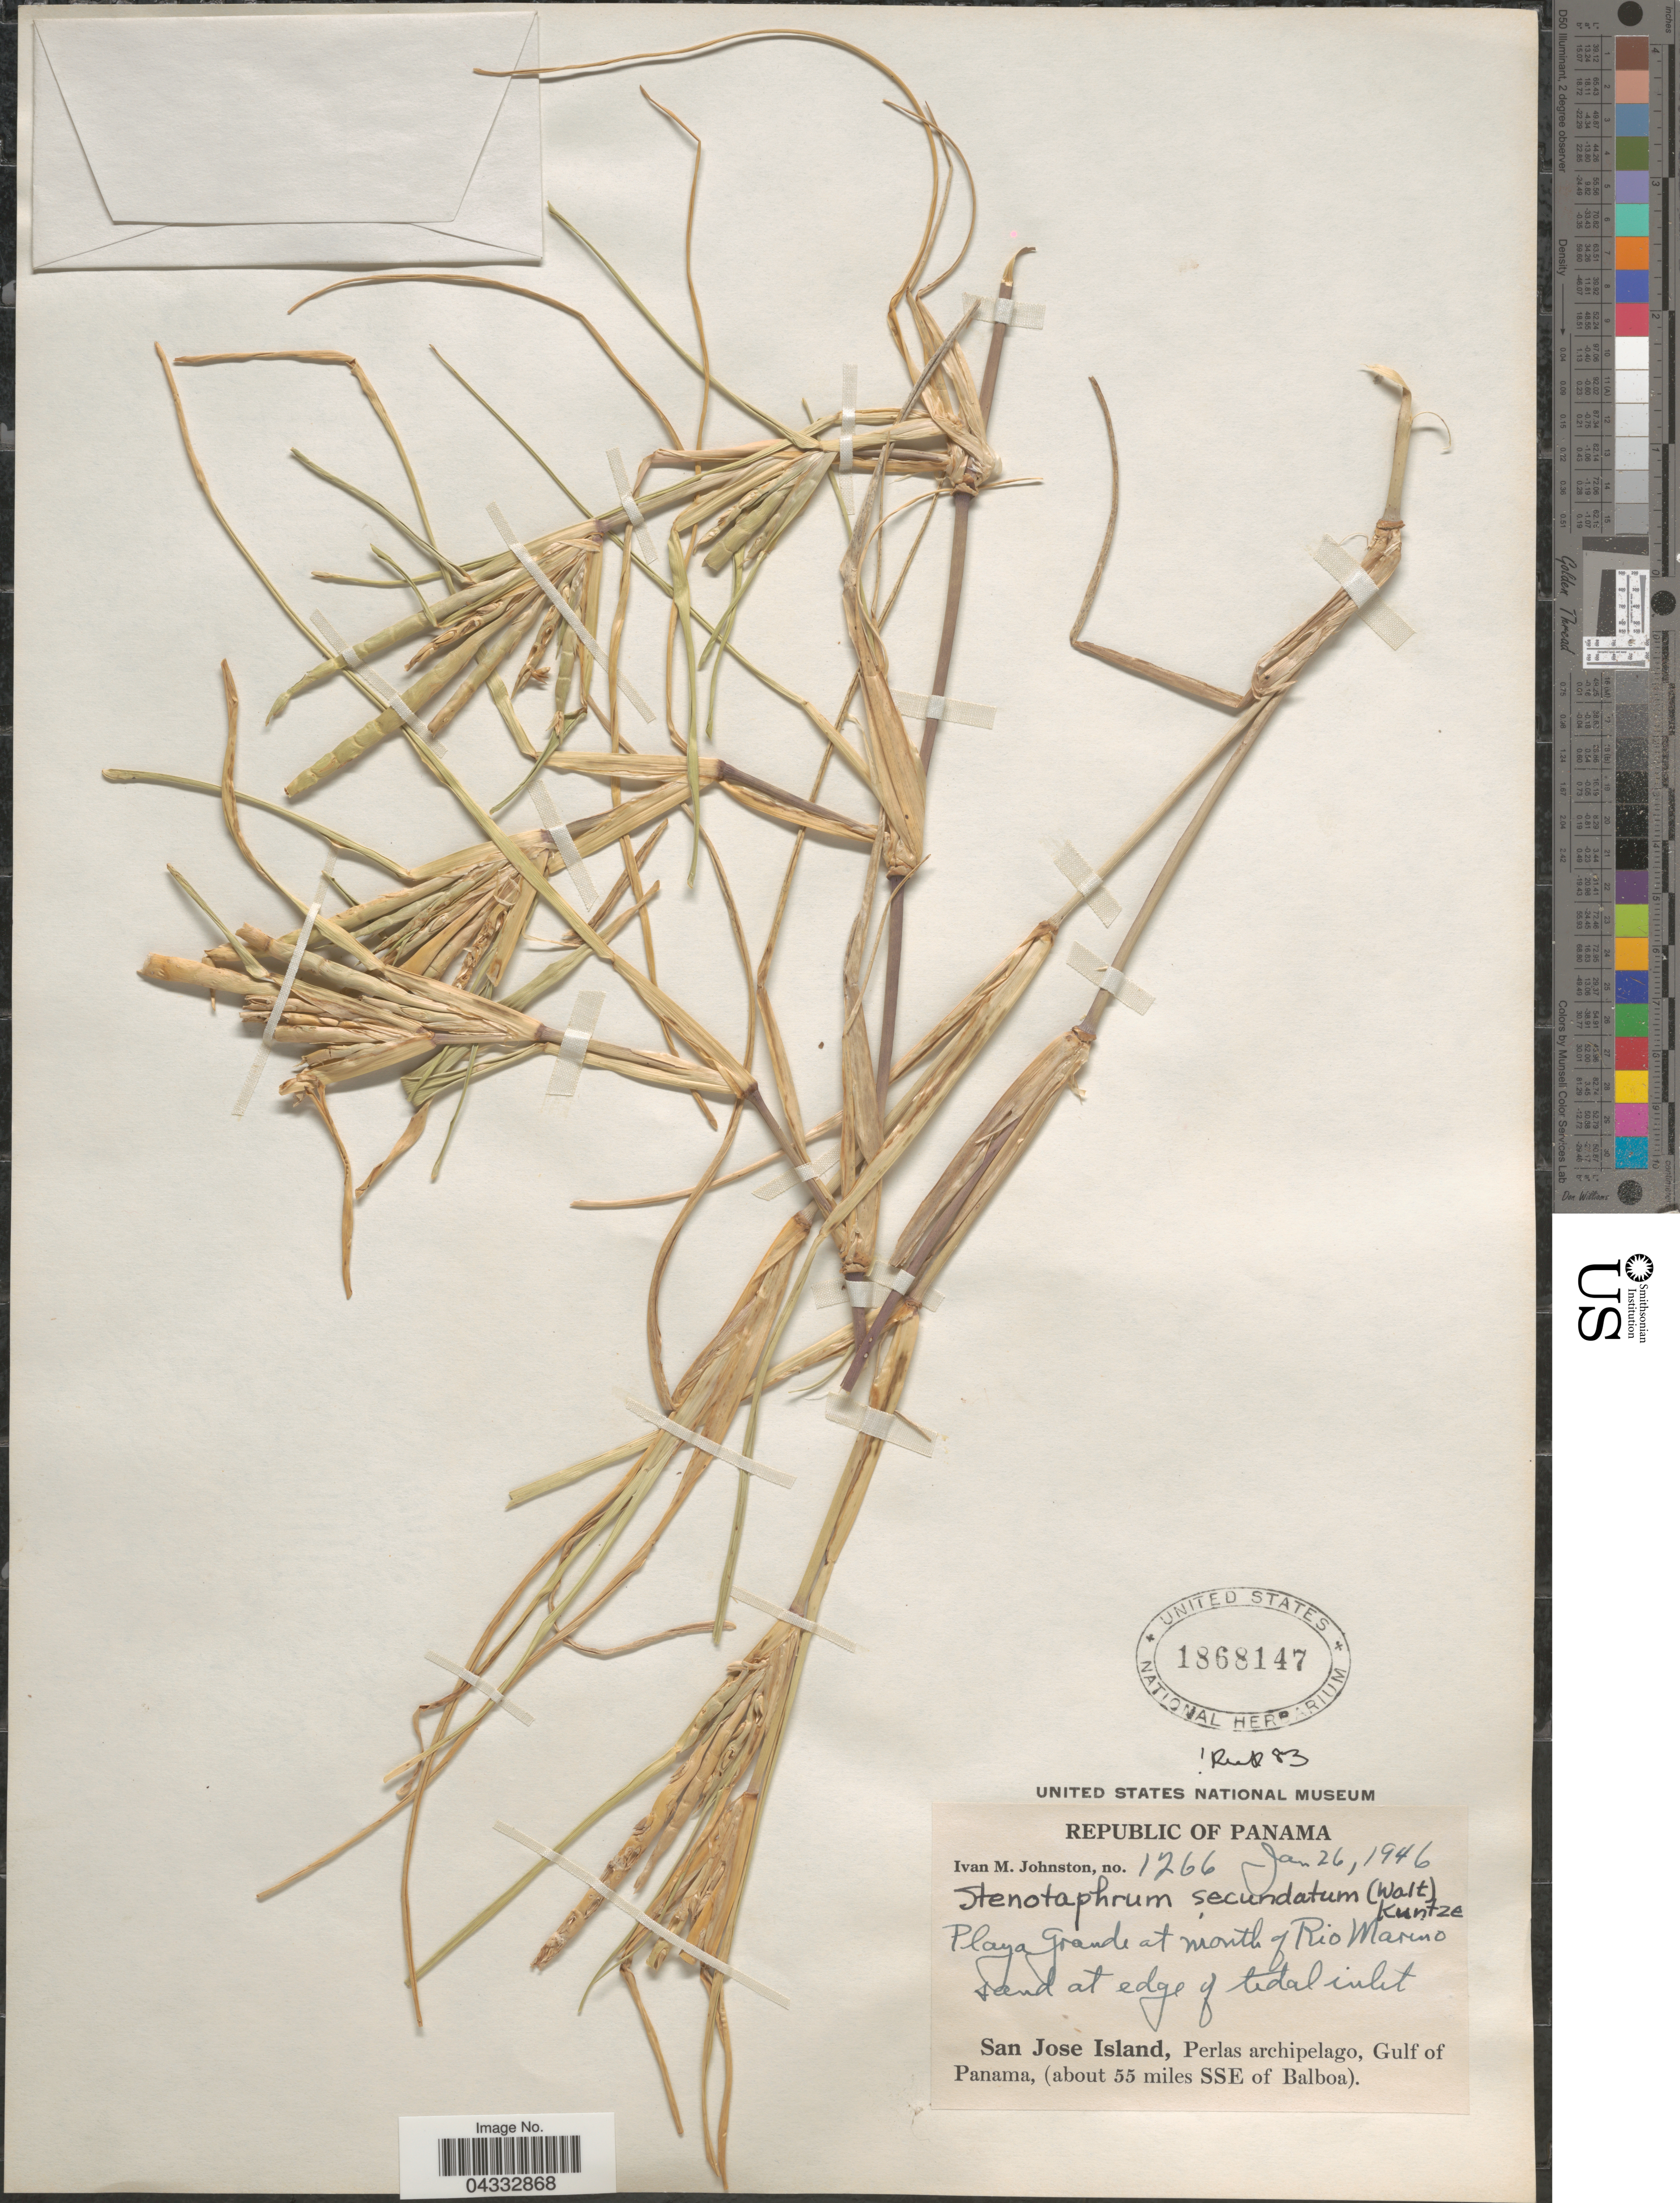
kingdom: Plantae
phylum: Tracheophyta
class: Liliopsida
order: Poales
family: Poaceae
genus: Stenotaphrum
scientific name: Stenotaphrum secundatum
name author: (Walter) Kuntze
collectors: I.M. Johnston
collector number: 1266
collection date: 1946-01-26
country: Panama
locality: Republic of Panama. Playa Grande at mouth of Rio Marino sand at edge of tidal inkt. San Jose Island, Perlas archipelago, Gulf of Panama, (about 55 miles SSE of Balboa).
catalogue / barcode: US 1868147